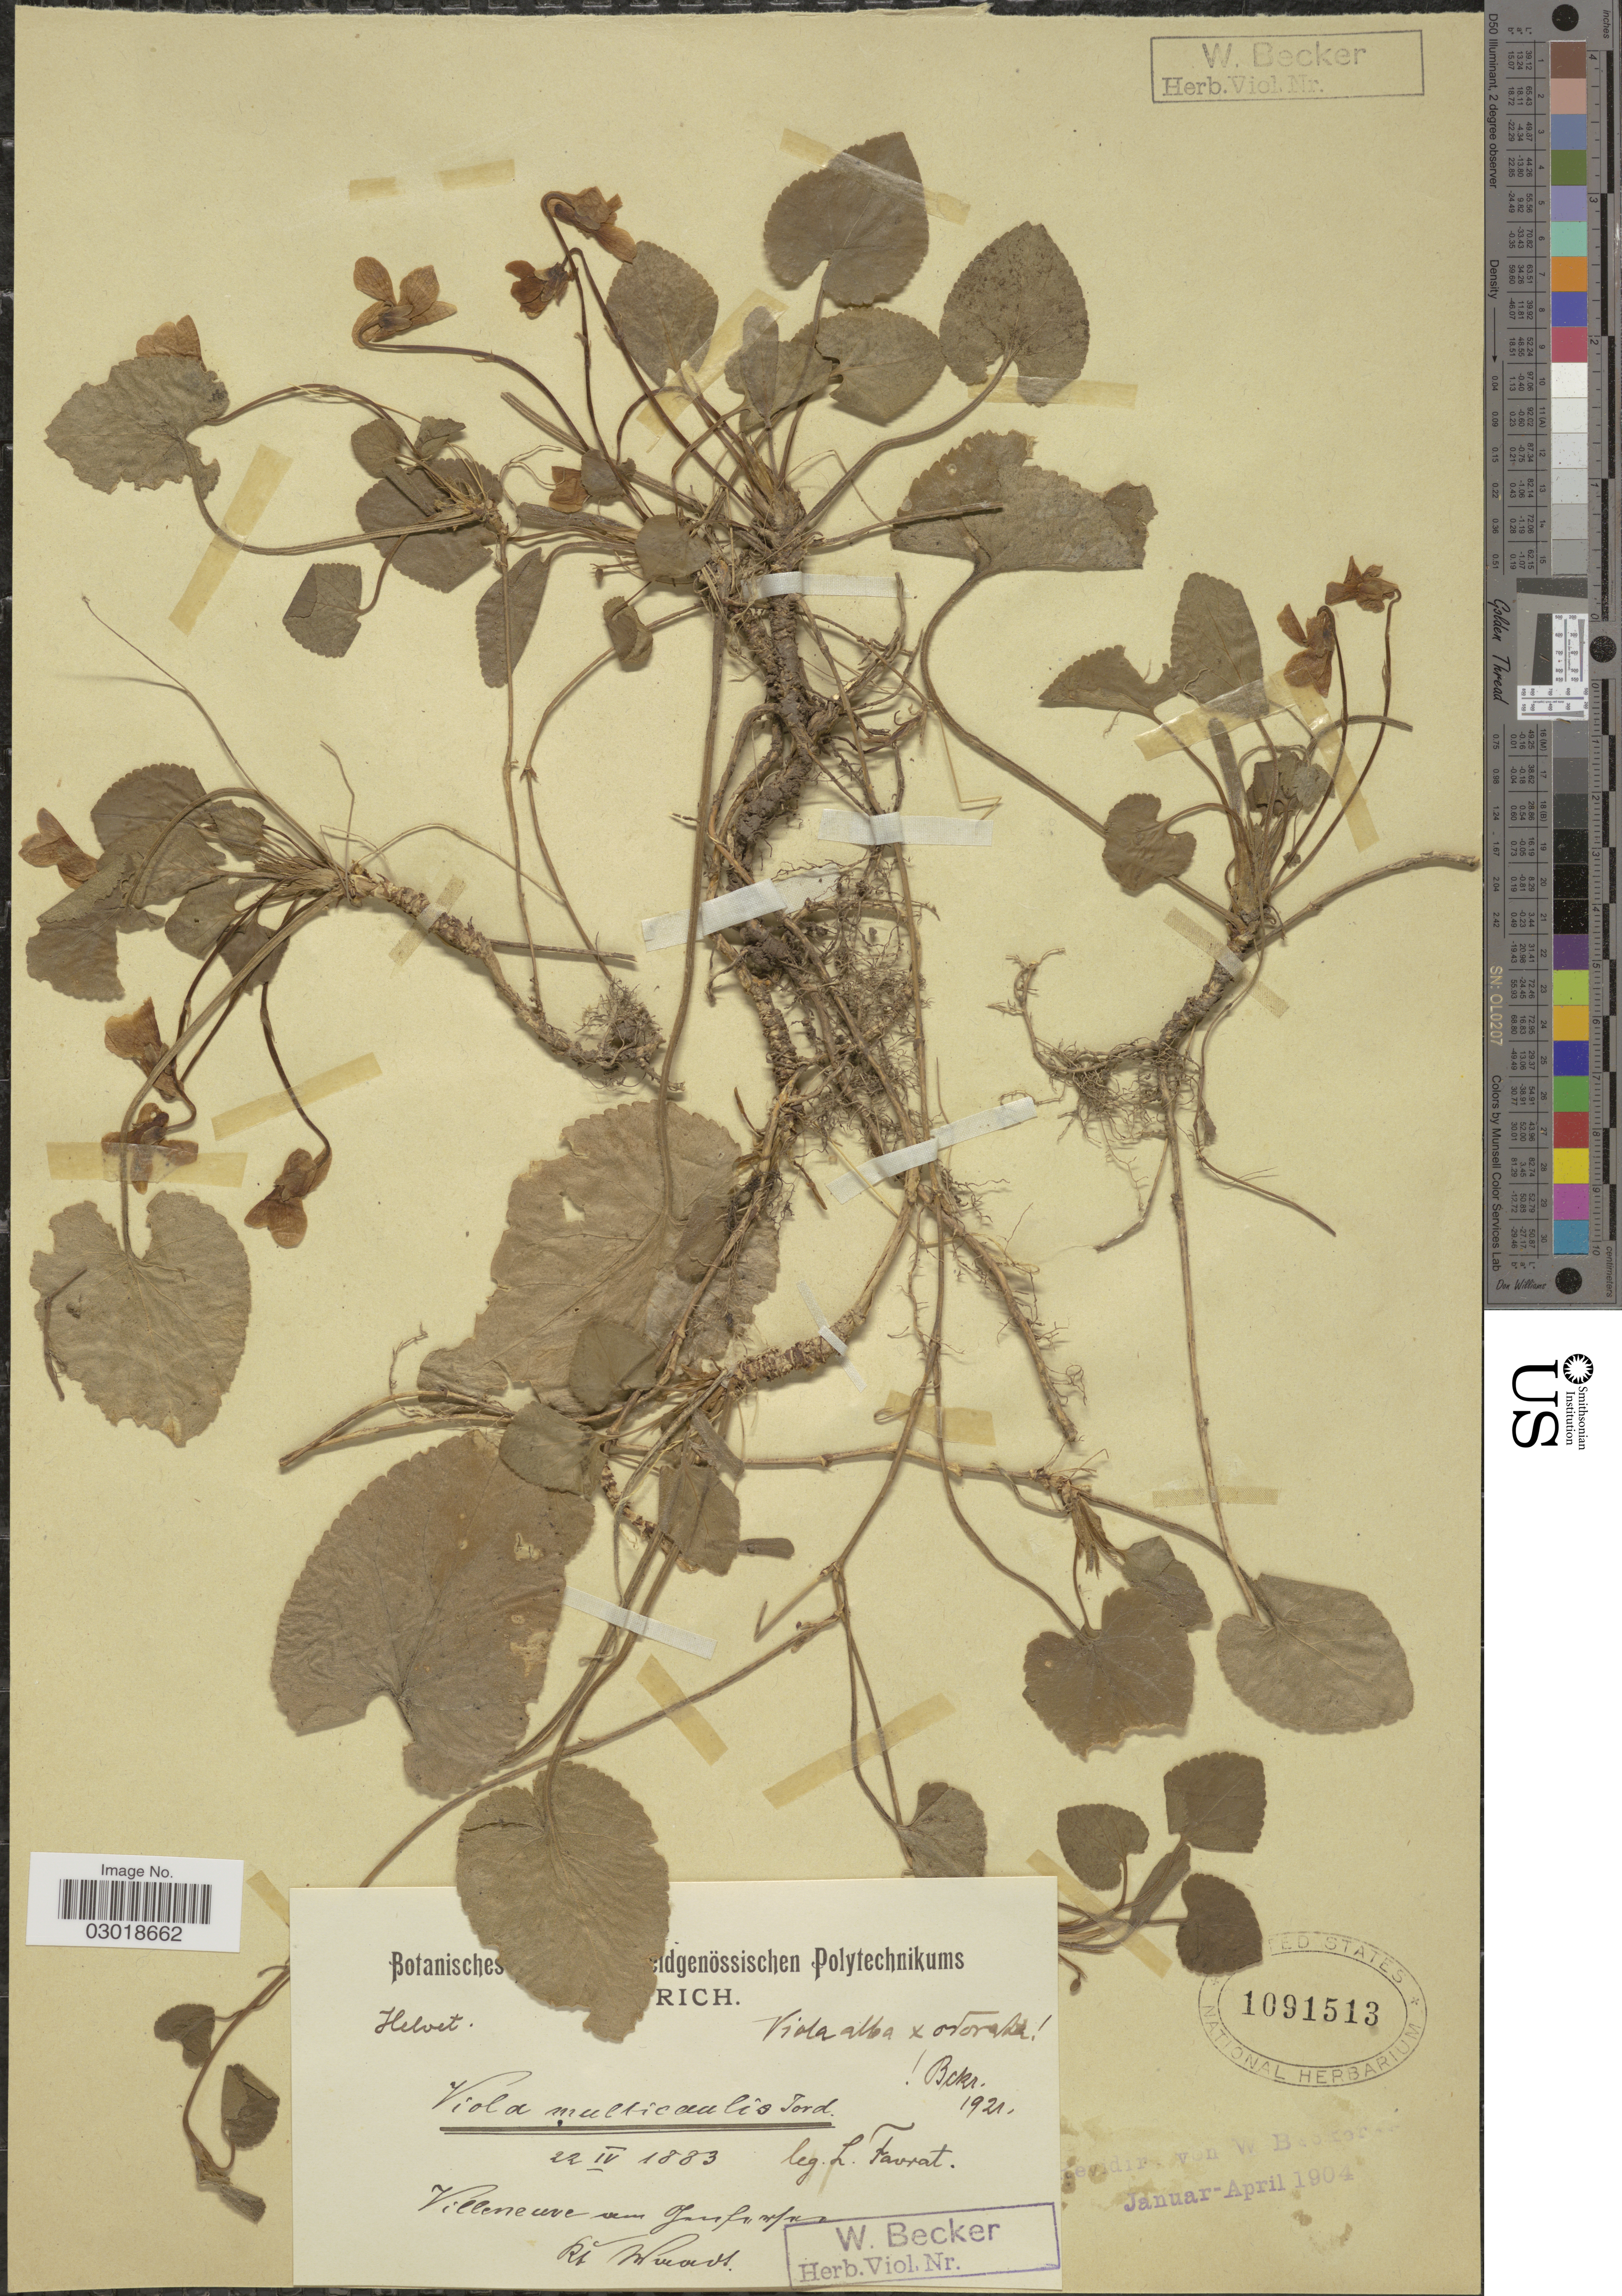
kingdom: Plantae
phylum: Tracheophyta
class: Magnoliopsida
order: Malpighiales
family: Violaceae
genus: Viola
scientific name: Viola multicaulis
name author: Jord.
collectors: L. Favrat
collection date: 1883-04-22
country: Switzerland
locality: Helvet. Villeneuve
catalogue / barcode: US 1091513